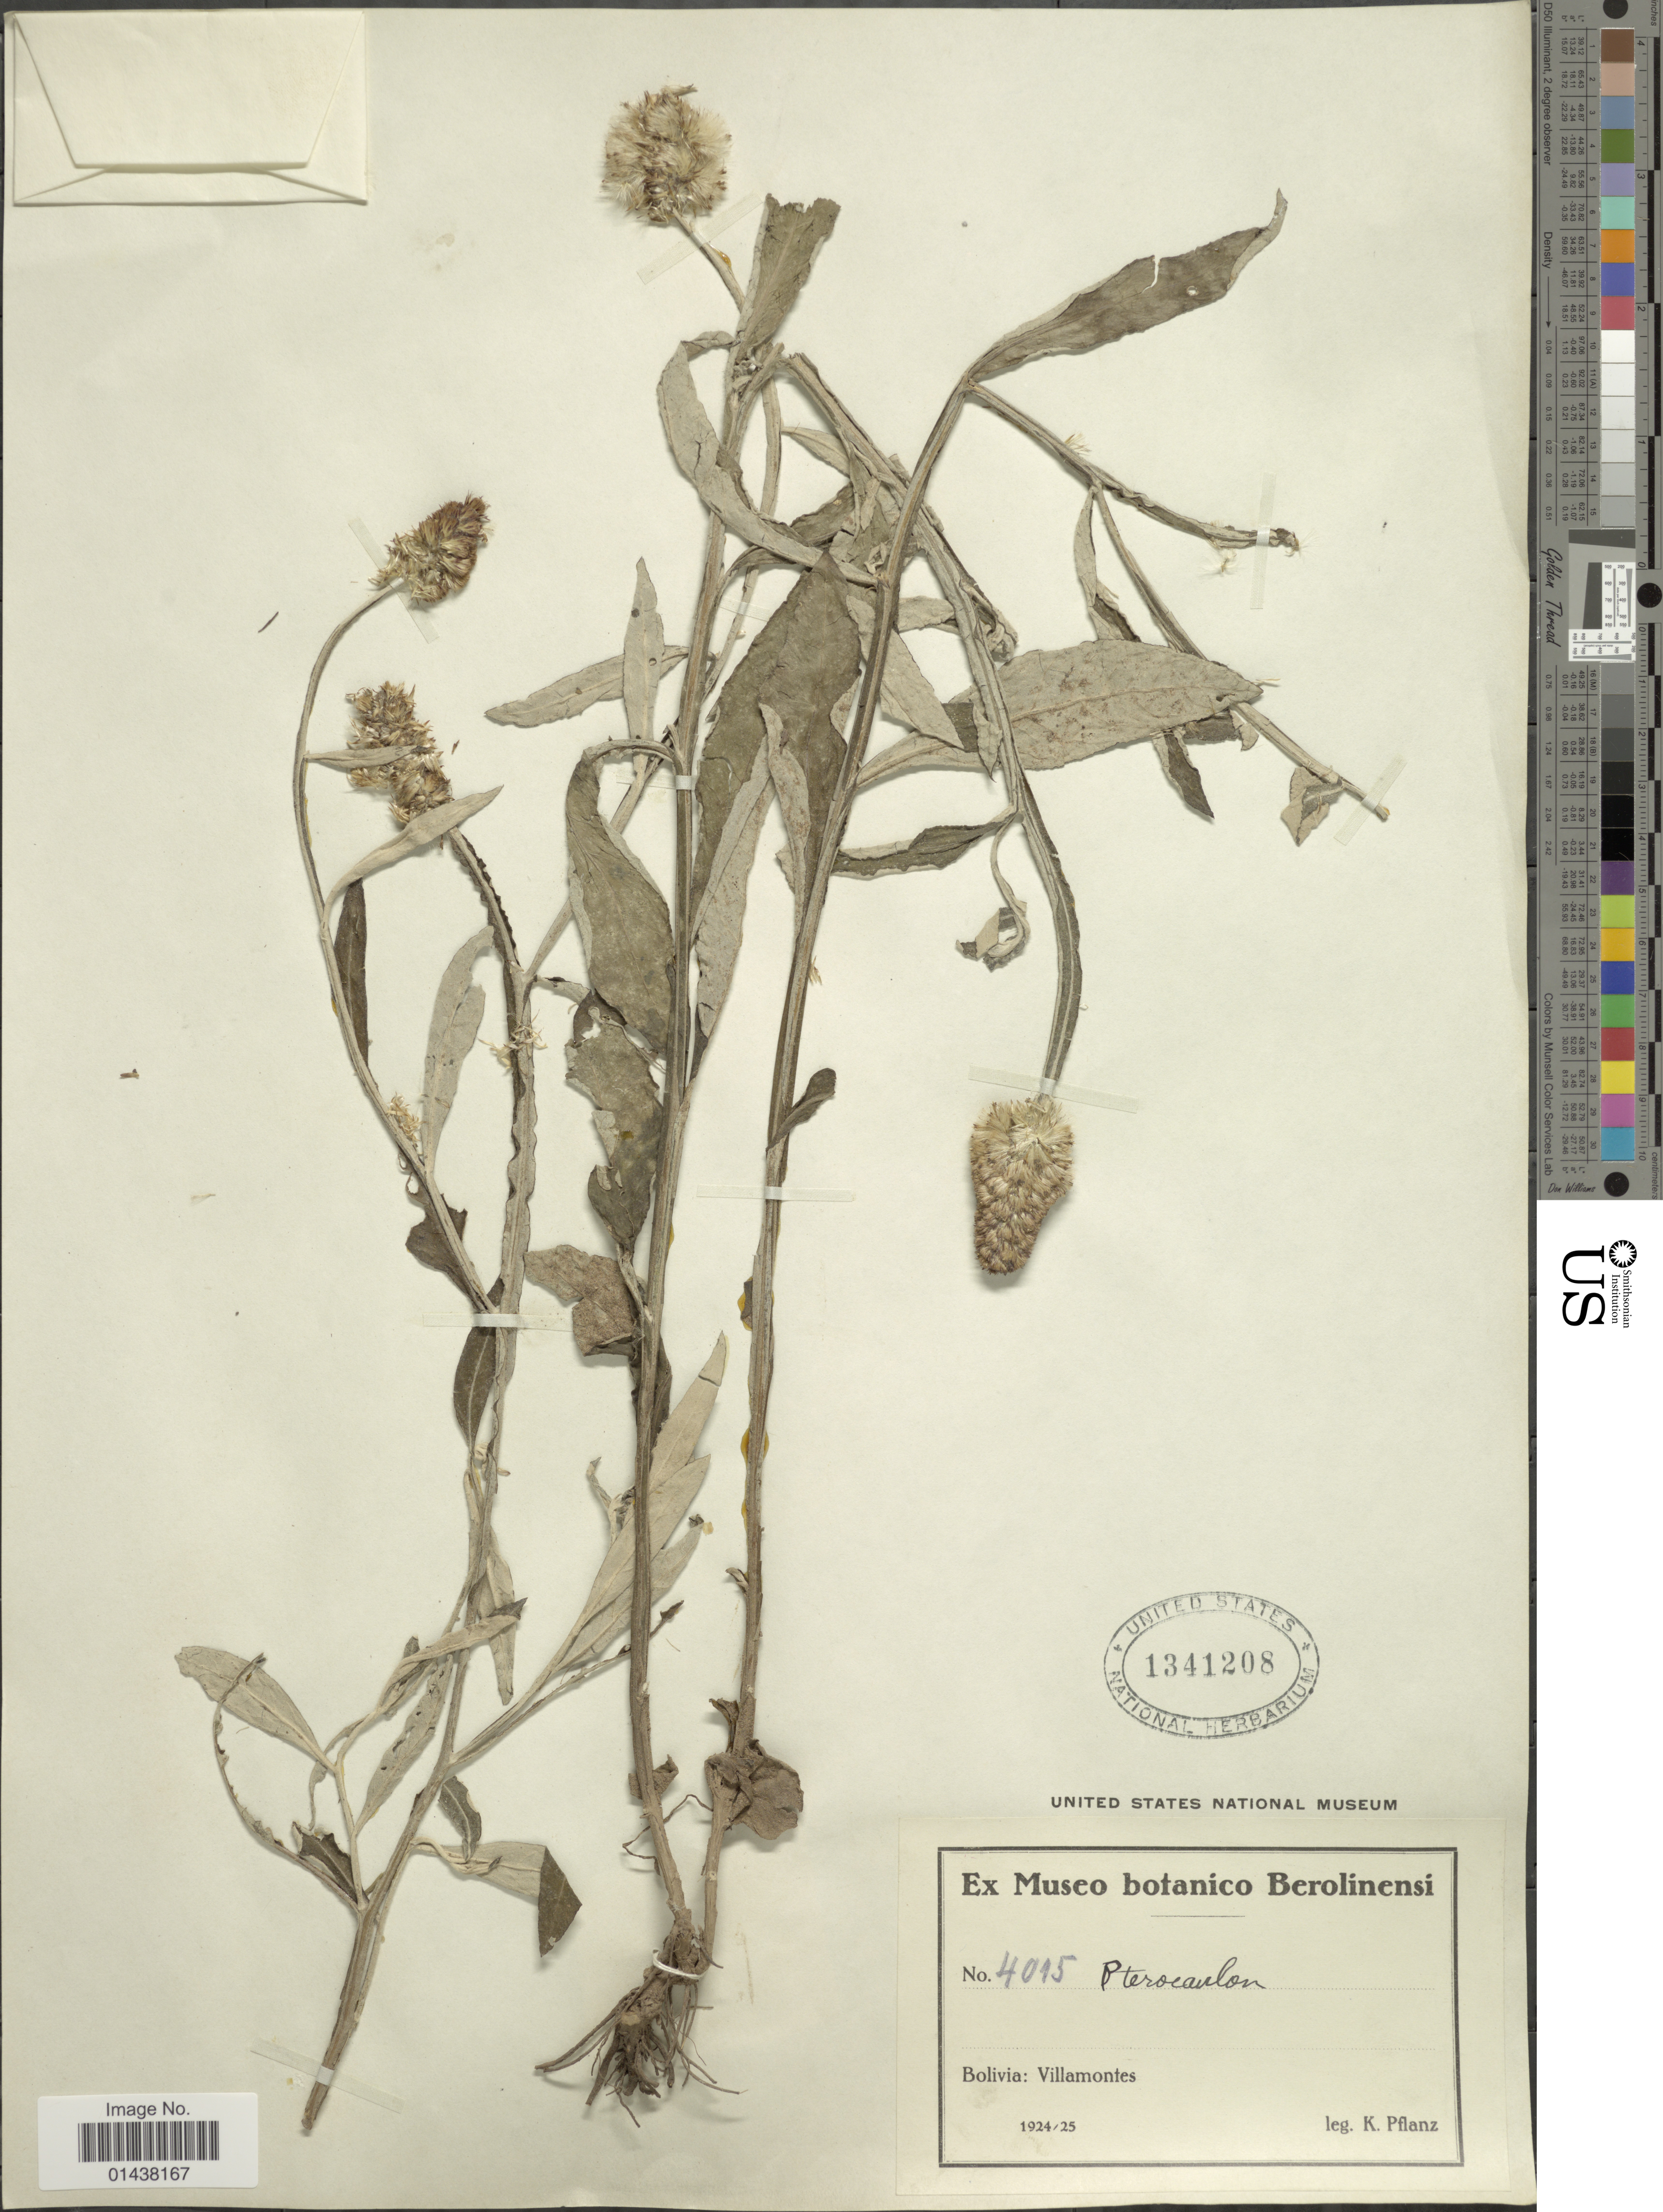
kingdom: Plantae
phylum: Tracheophyta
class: Magnoliopsida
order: Asterales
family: Asteraceae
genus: Pterocaulon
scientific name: Pterocaulon purpurascens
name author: Malme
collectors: K. Pflanz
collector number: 4015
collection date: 1924/1925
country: Bolivia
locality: Villamontes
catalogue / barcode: US 1341208